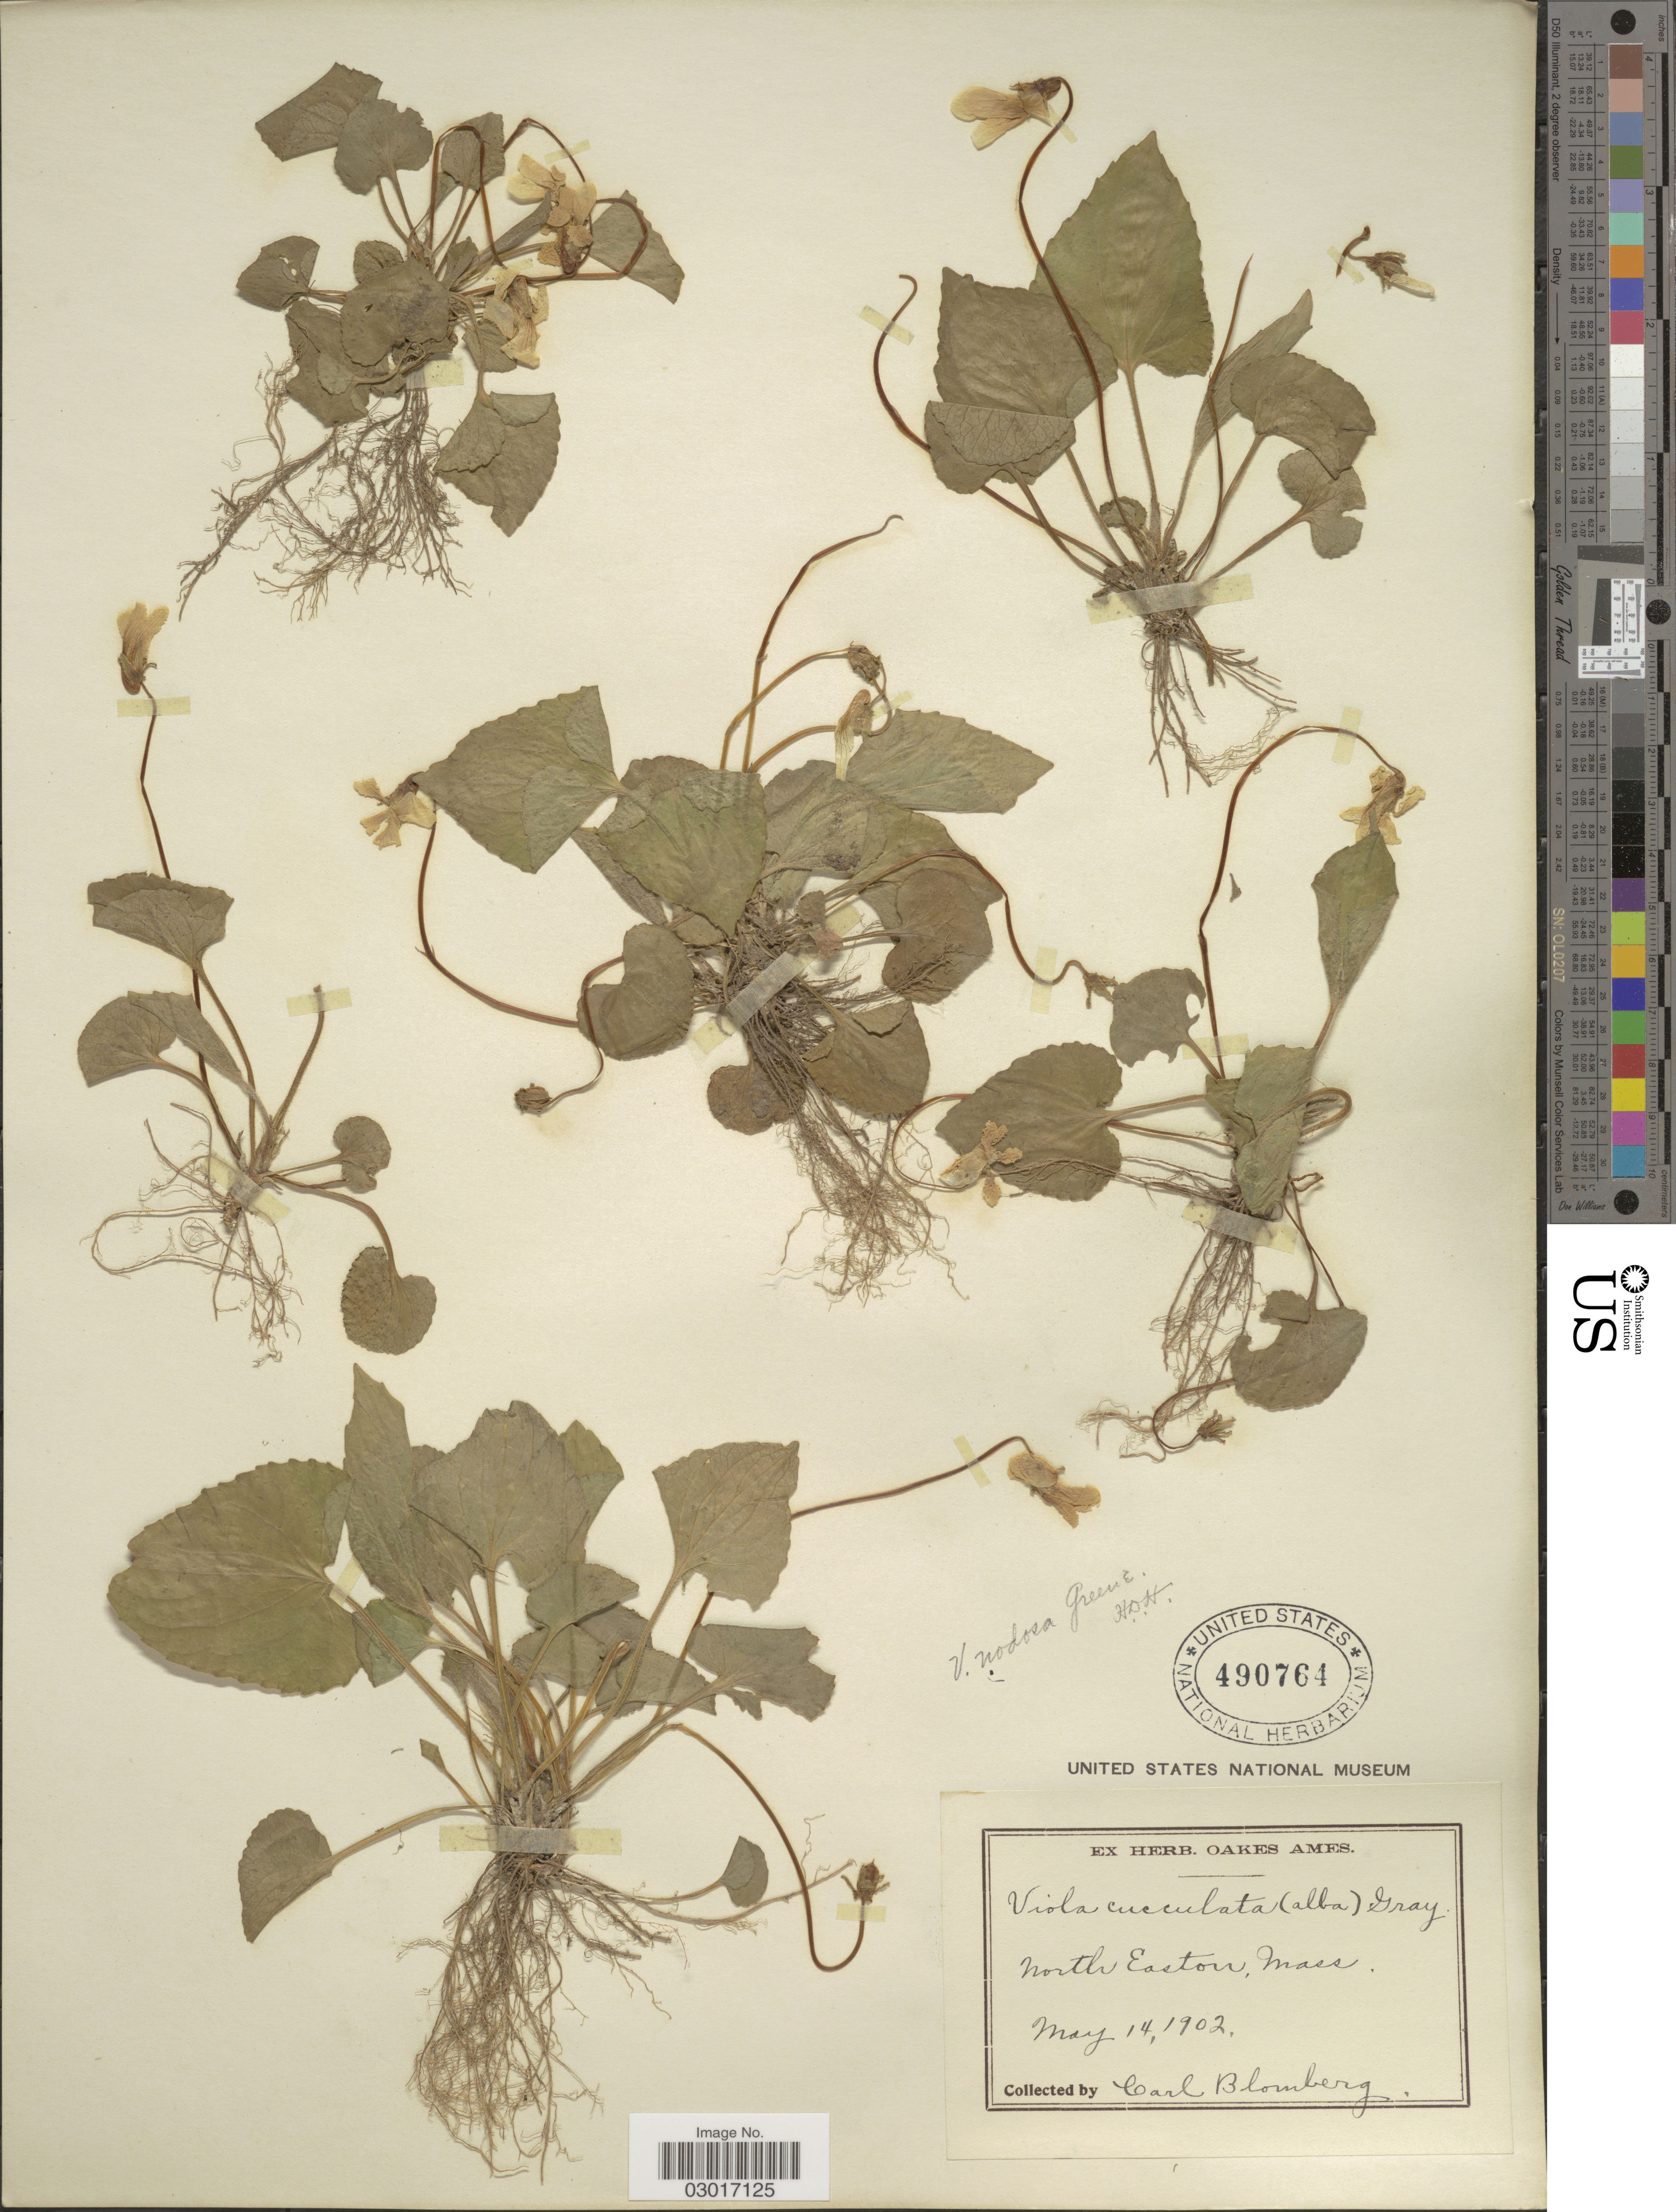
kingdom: Plantae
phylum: Tracheophyta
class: Magnoliopsida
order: Malpighiales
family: Violaceae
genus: Viola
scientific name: Viola sororia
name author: Willd.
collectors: A. Blomberg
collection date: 1902-05-14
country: United States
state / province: Massachusetts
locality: North Easton, Mass.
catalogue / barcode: US 490764